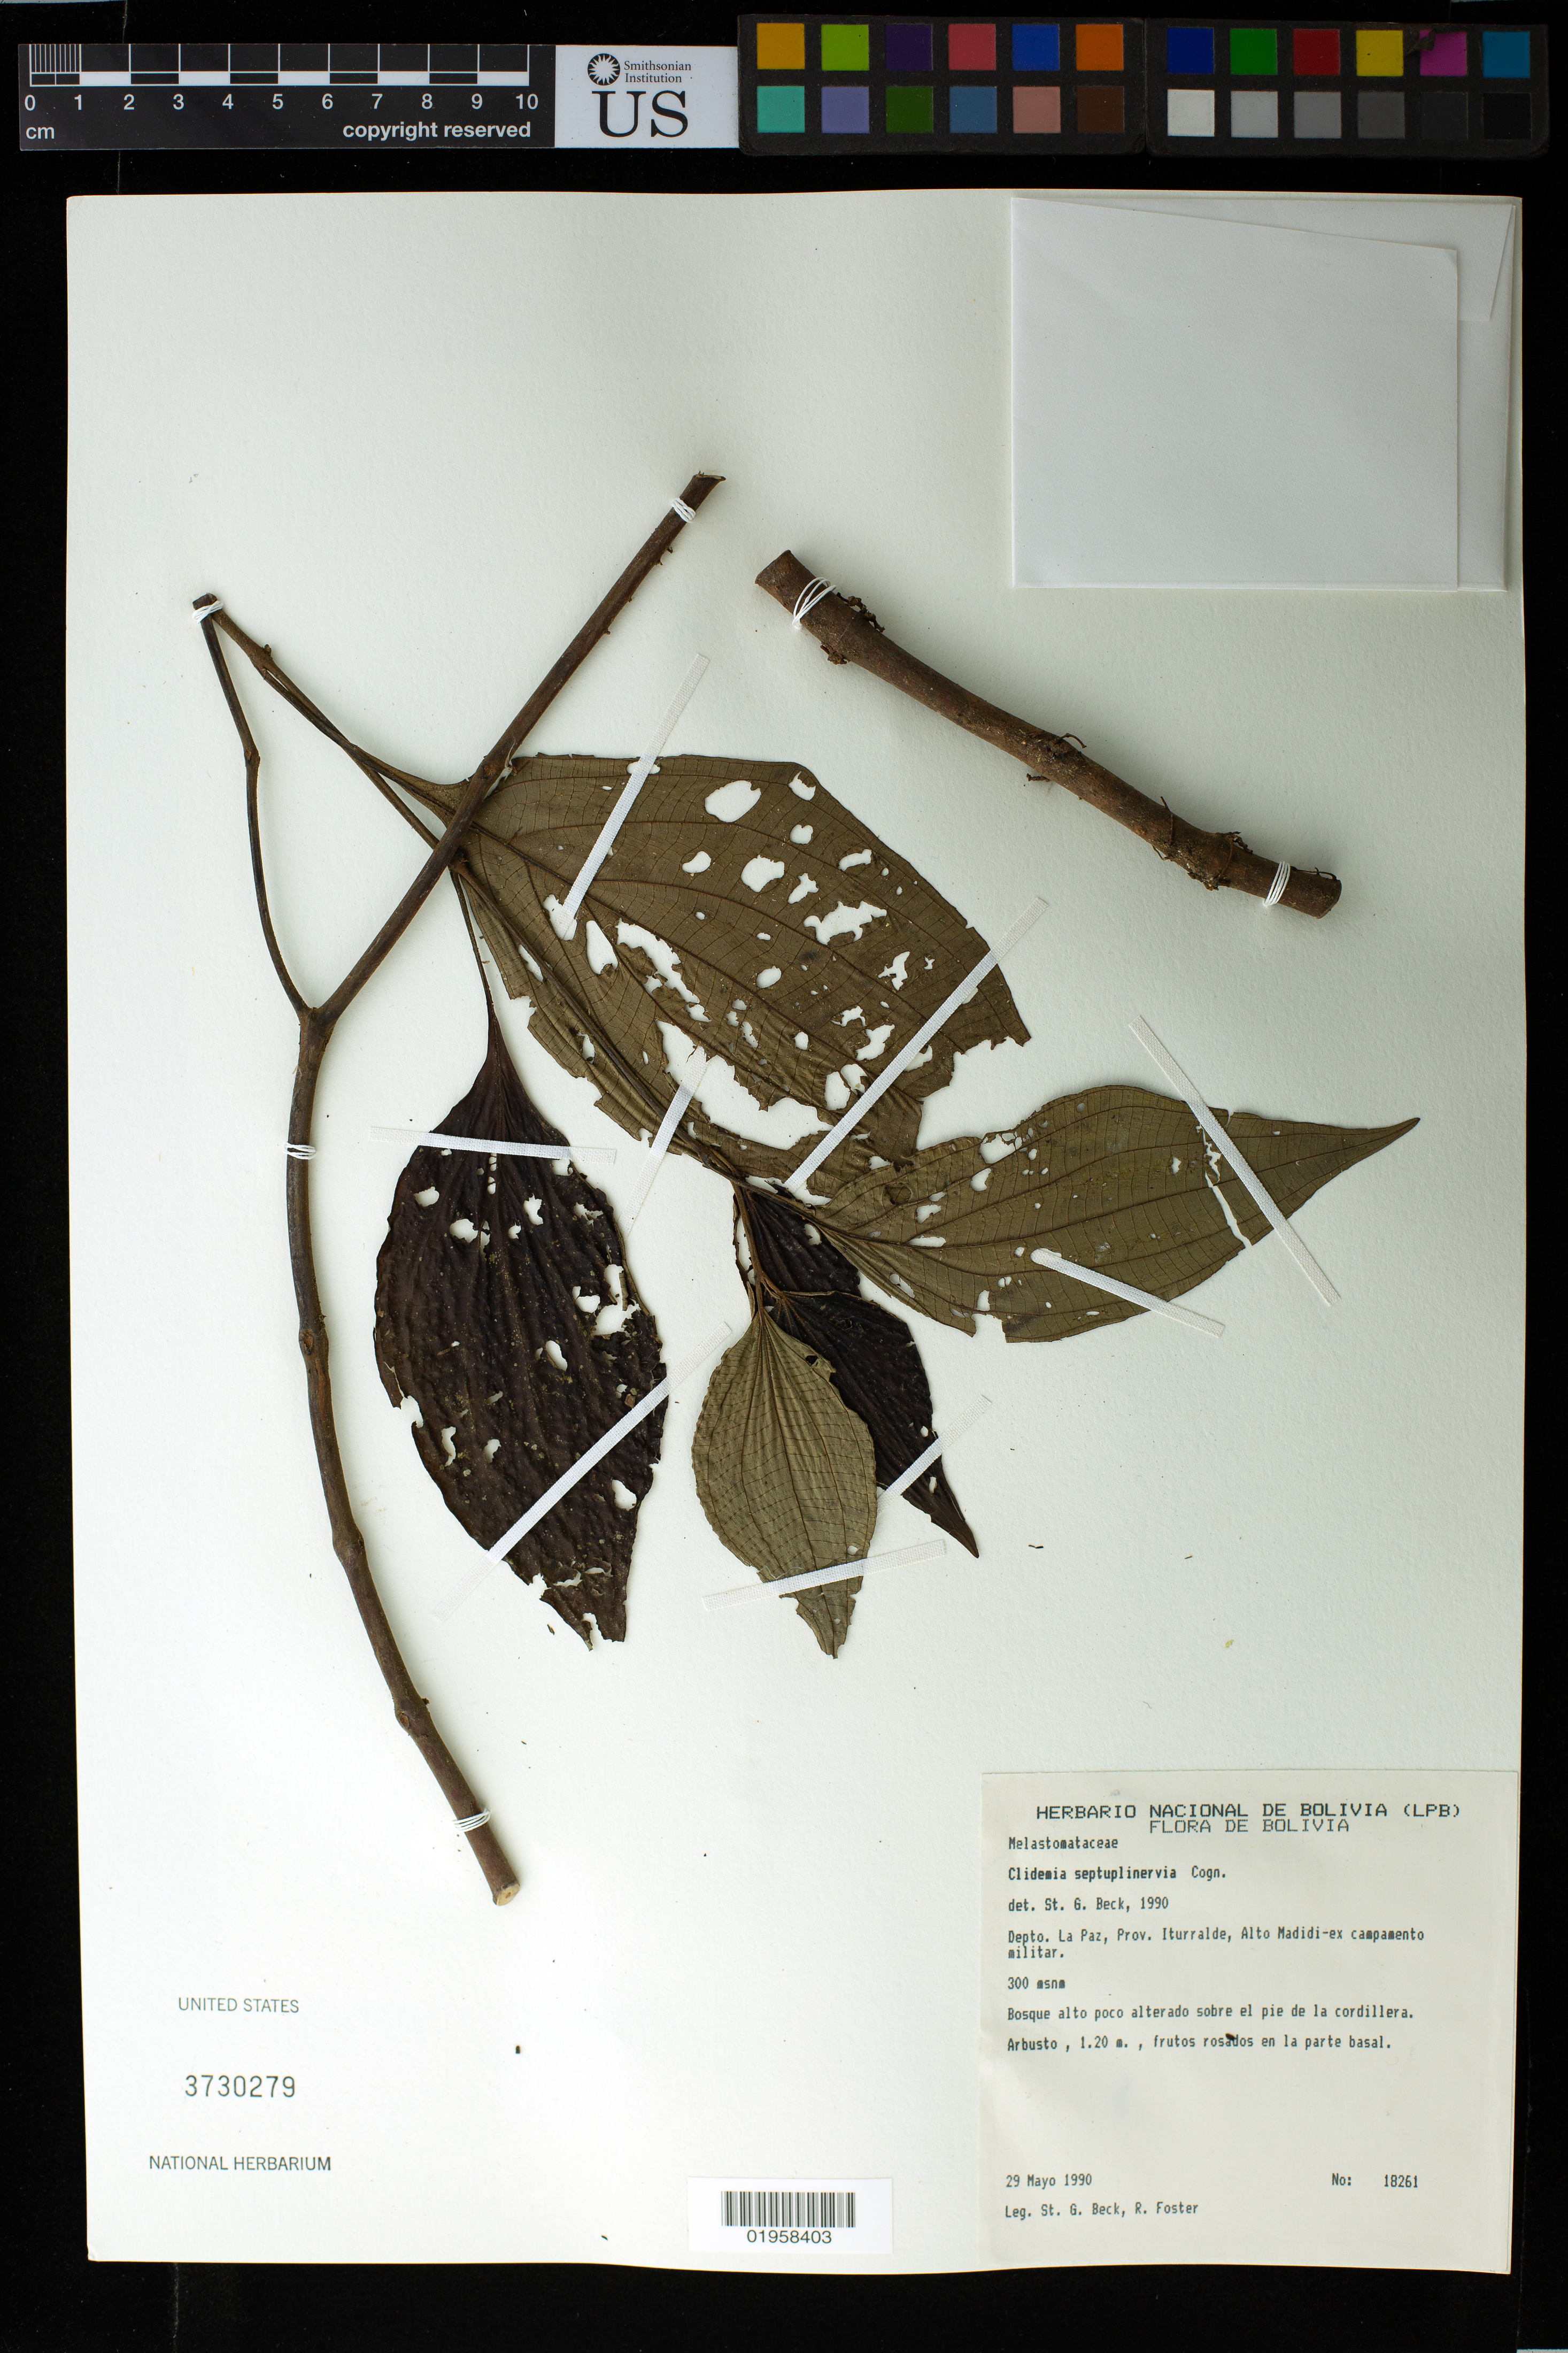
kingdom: Plantae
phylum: Tracheophyta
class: Magnoliopsida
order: Myrtales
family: Melastomataceae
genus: Clidemia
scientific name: Clidemia septuplinervia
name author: Cogn.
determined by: Todzia, C. A., (TEX), University of Texas Austin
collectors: S. G. Beck & R. Foster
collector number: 18261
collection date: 1990-05-29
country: Bolivia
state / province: La Paz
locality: Prov. Iturralde, Alto Madidi-ex campamento militar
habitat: Bosque alto poco alterado sobre el pie de la cordillera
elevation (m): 300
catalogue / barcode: US 3730279